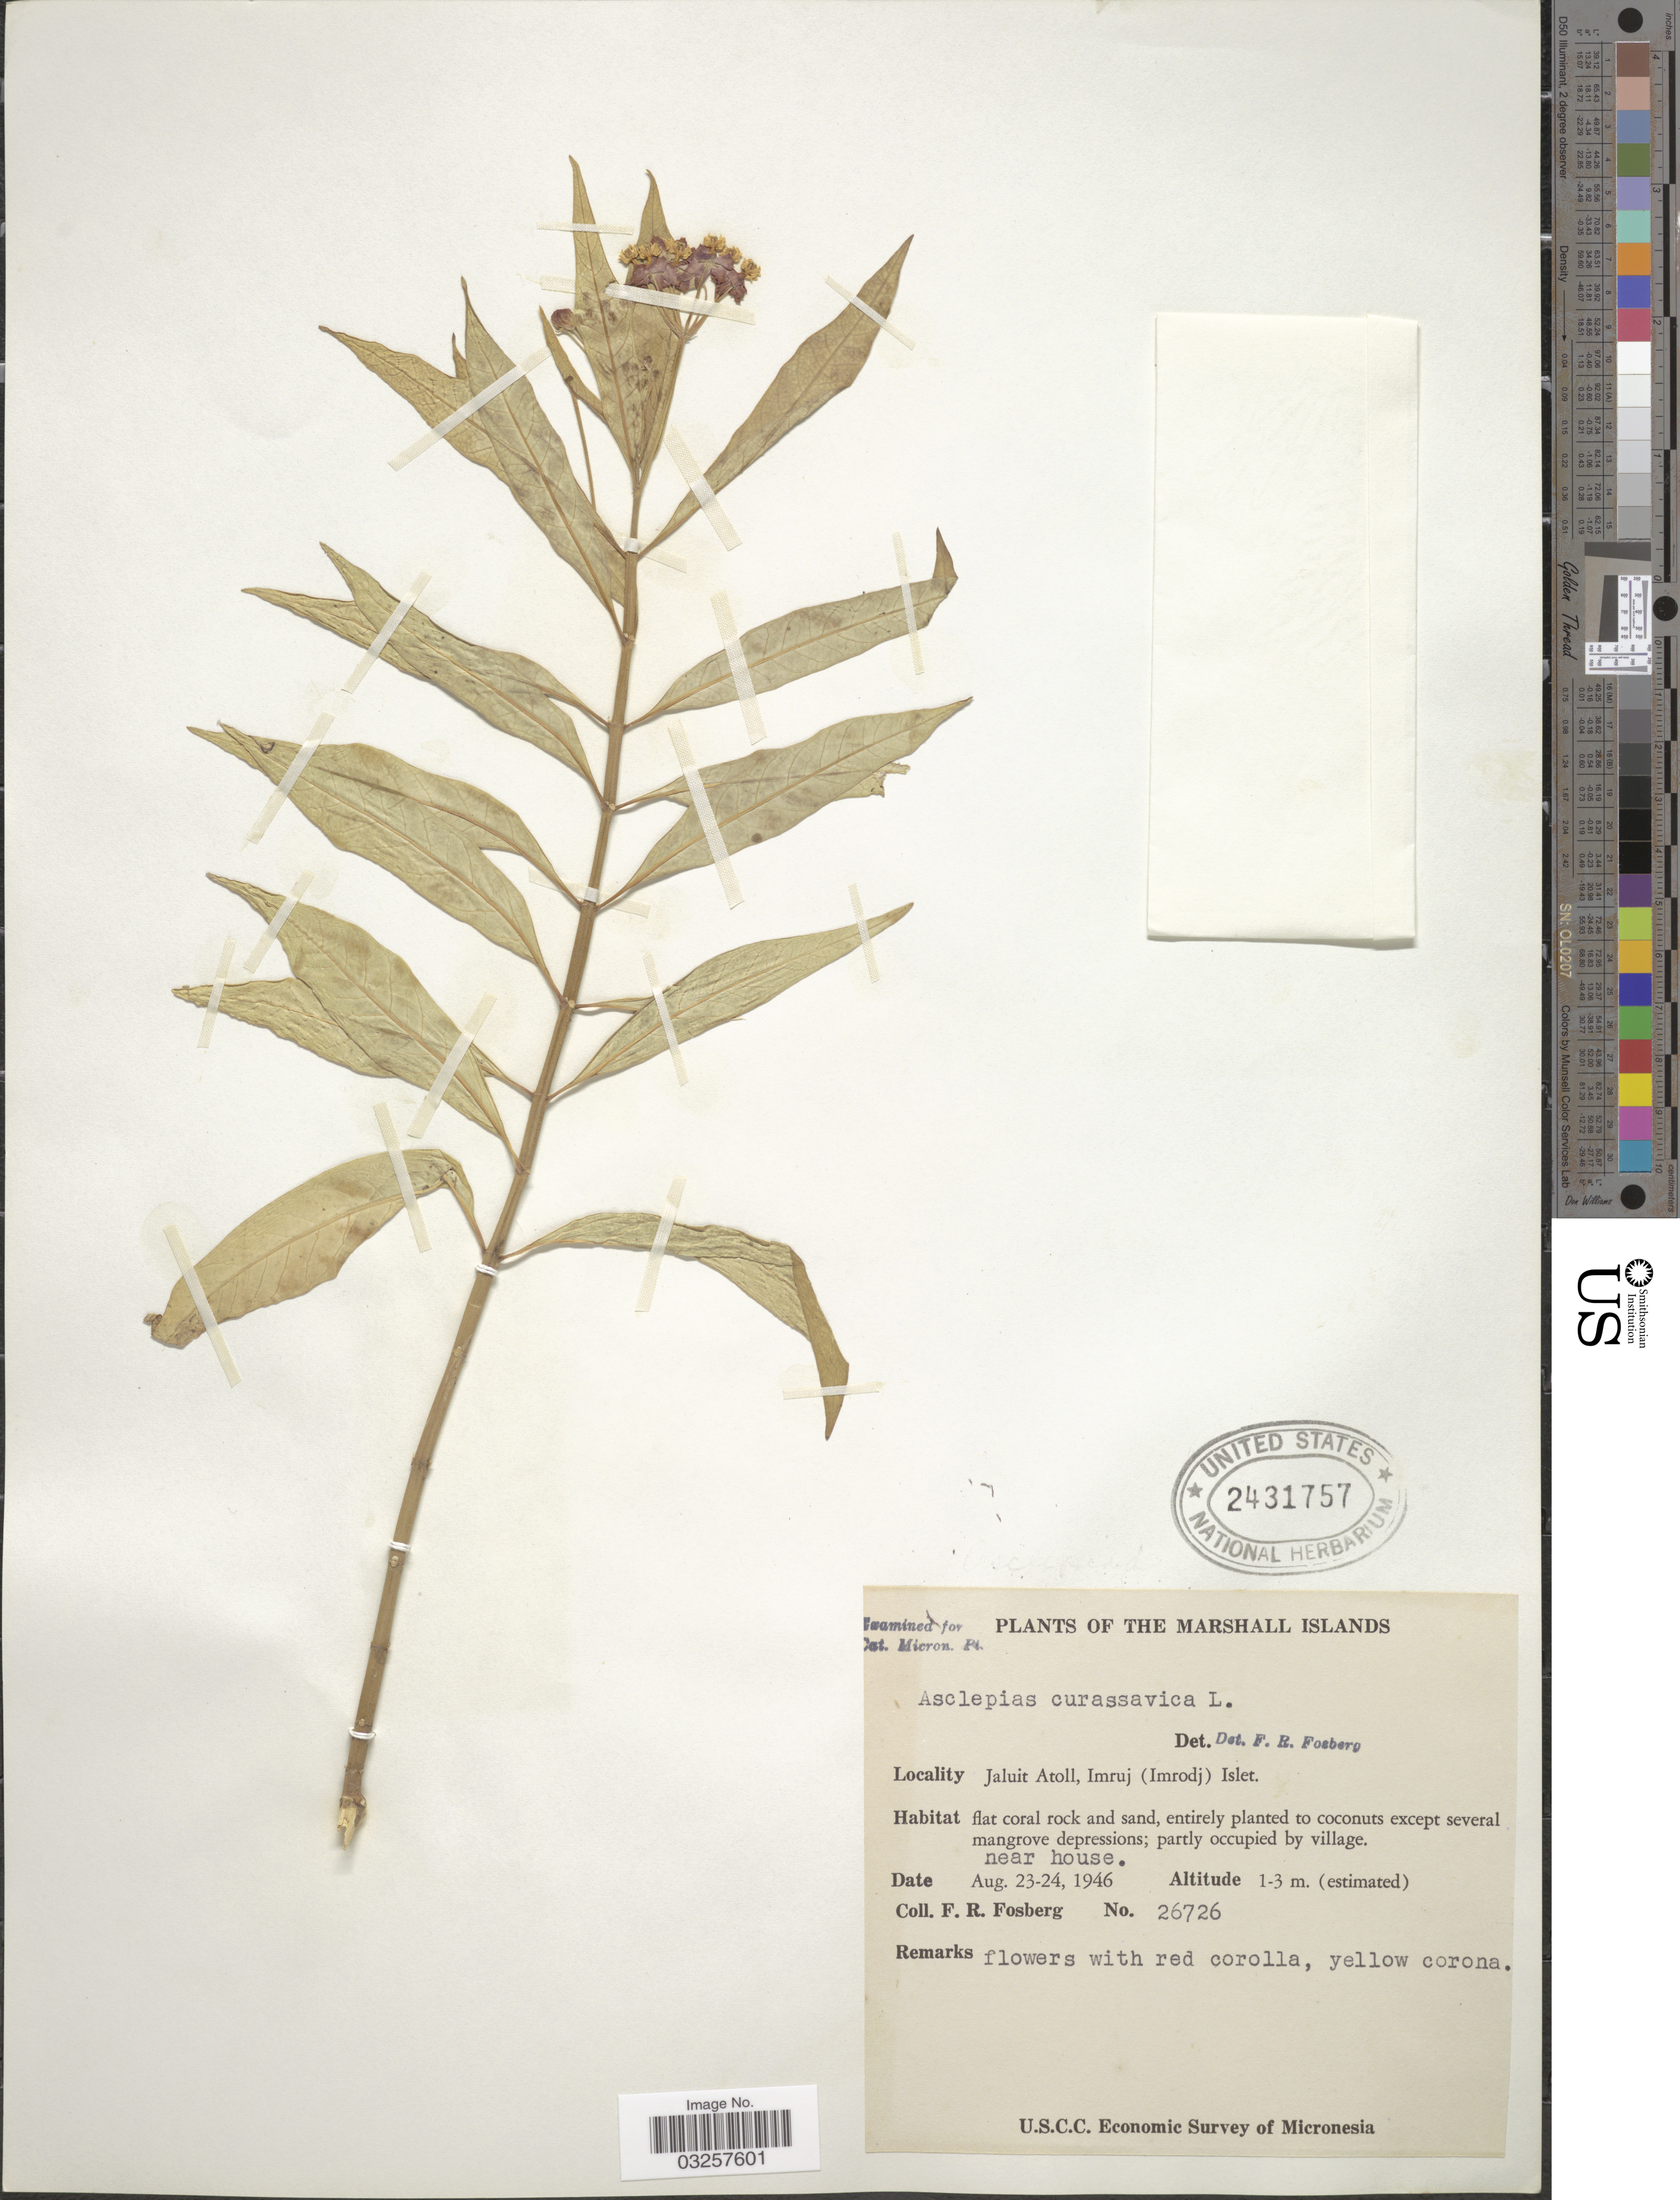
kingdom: Plantae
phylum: Tracheophyta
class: Magnoliopsida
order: Gentianales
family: Apocynaceae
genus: Asclepias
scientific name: Asclepias curassavica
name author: L.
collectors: F. R. Fosberg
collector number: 26726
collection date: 1946-08-23/1946-08-24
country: Marshall Islands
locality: Marshall Islands. Jaluit Atoll, Imruj (Imrodj) Islet.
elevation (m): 1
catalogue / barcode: US 2431757